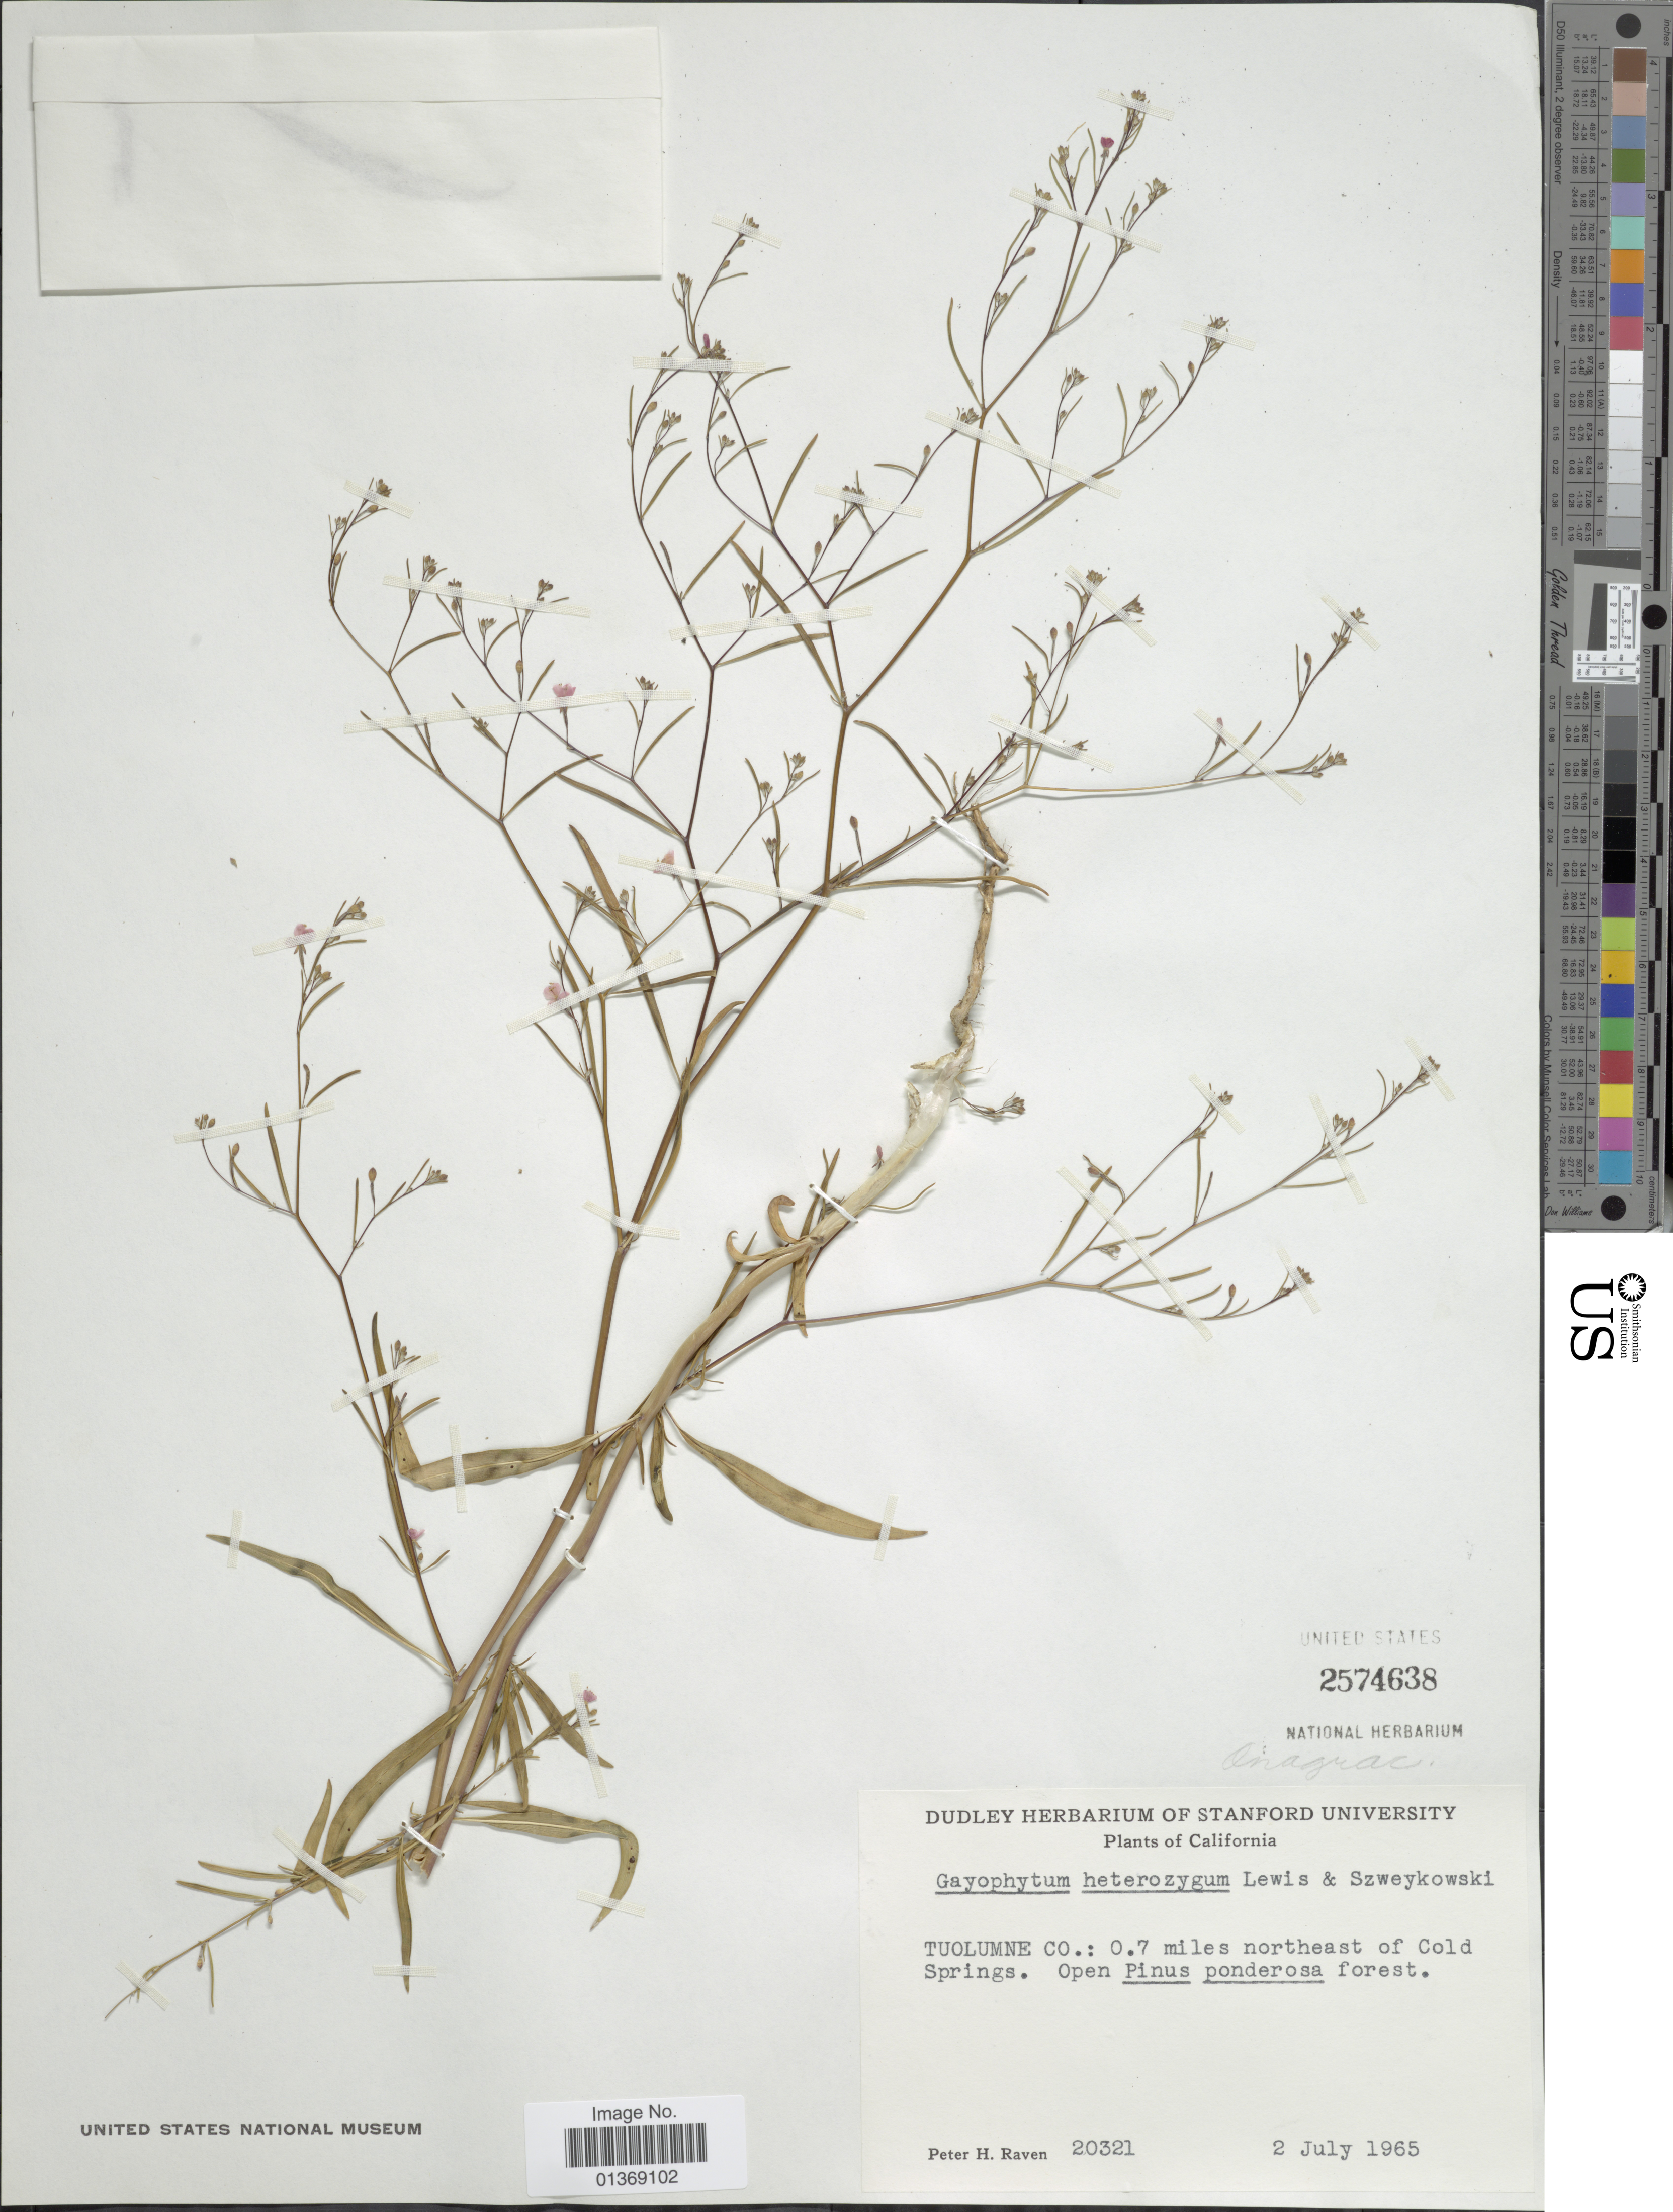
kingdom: Plantae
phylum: Tracheophyta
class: Magnoliopsida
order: Myrtales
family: Onagraceae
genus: Gayophytum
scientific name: Gayophytum heterozygum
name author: F. H. Lewis & Szweyk.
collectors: P. H. Raven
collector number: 20321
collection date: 1965-07-02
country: United States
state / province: California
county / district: Tuolumne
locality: Tuolumne Co.: 0.7 miles northeast of Cold Springs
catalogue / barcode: US 2574638